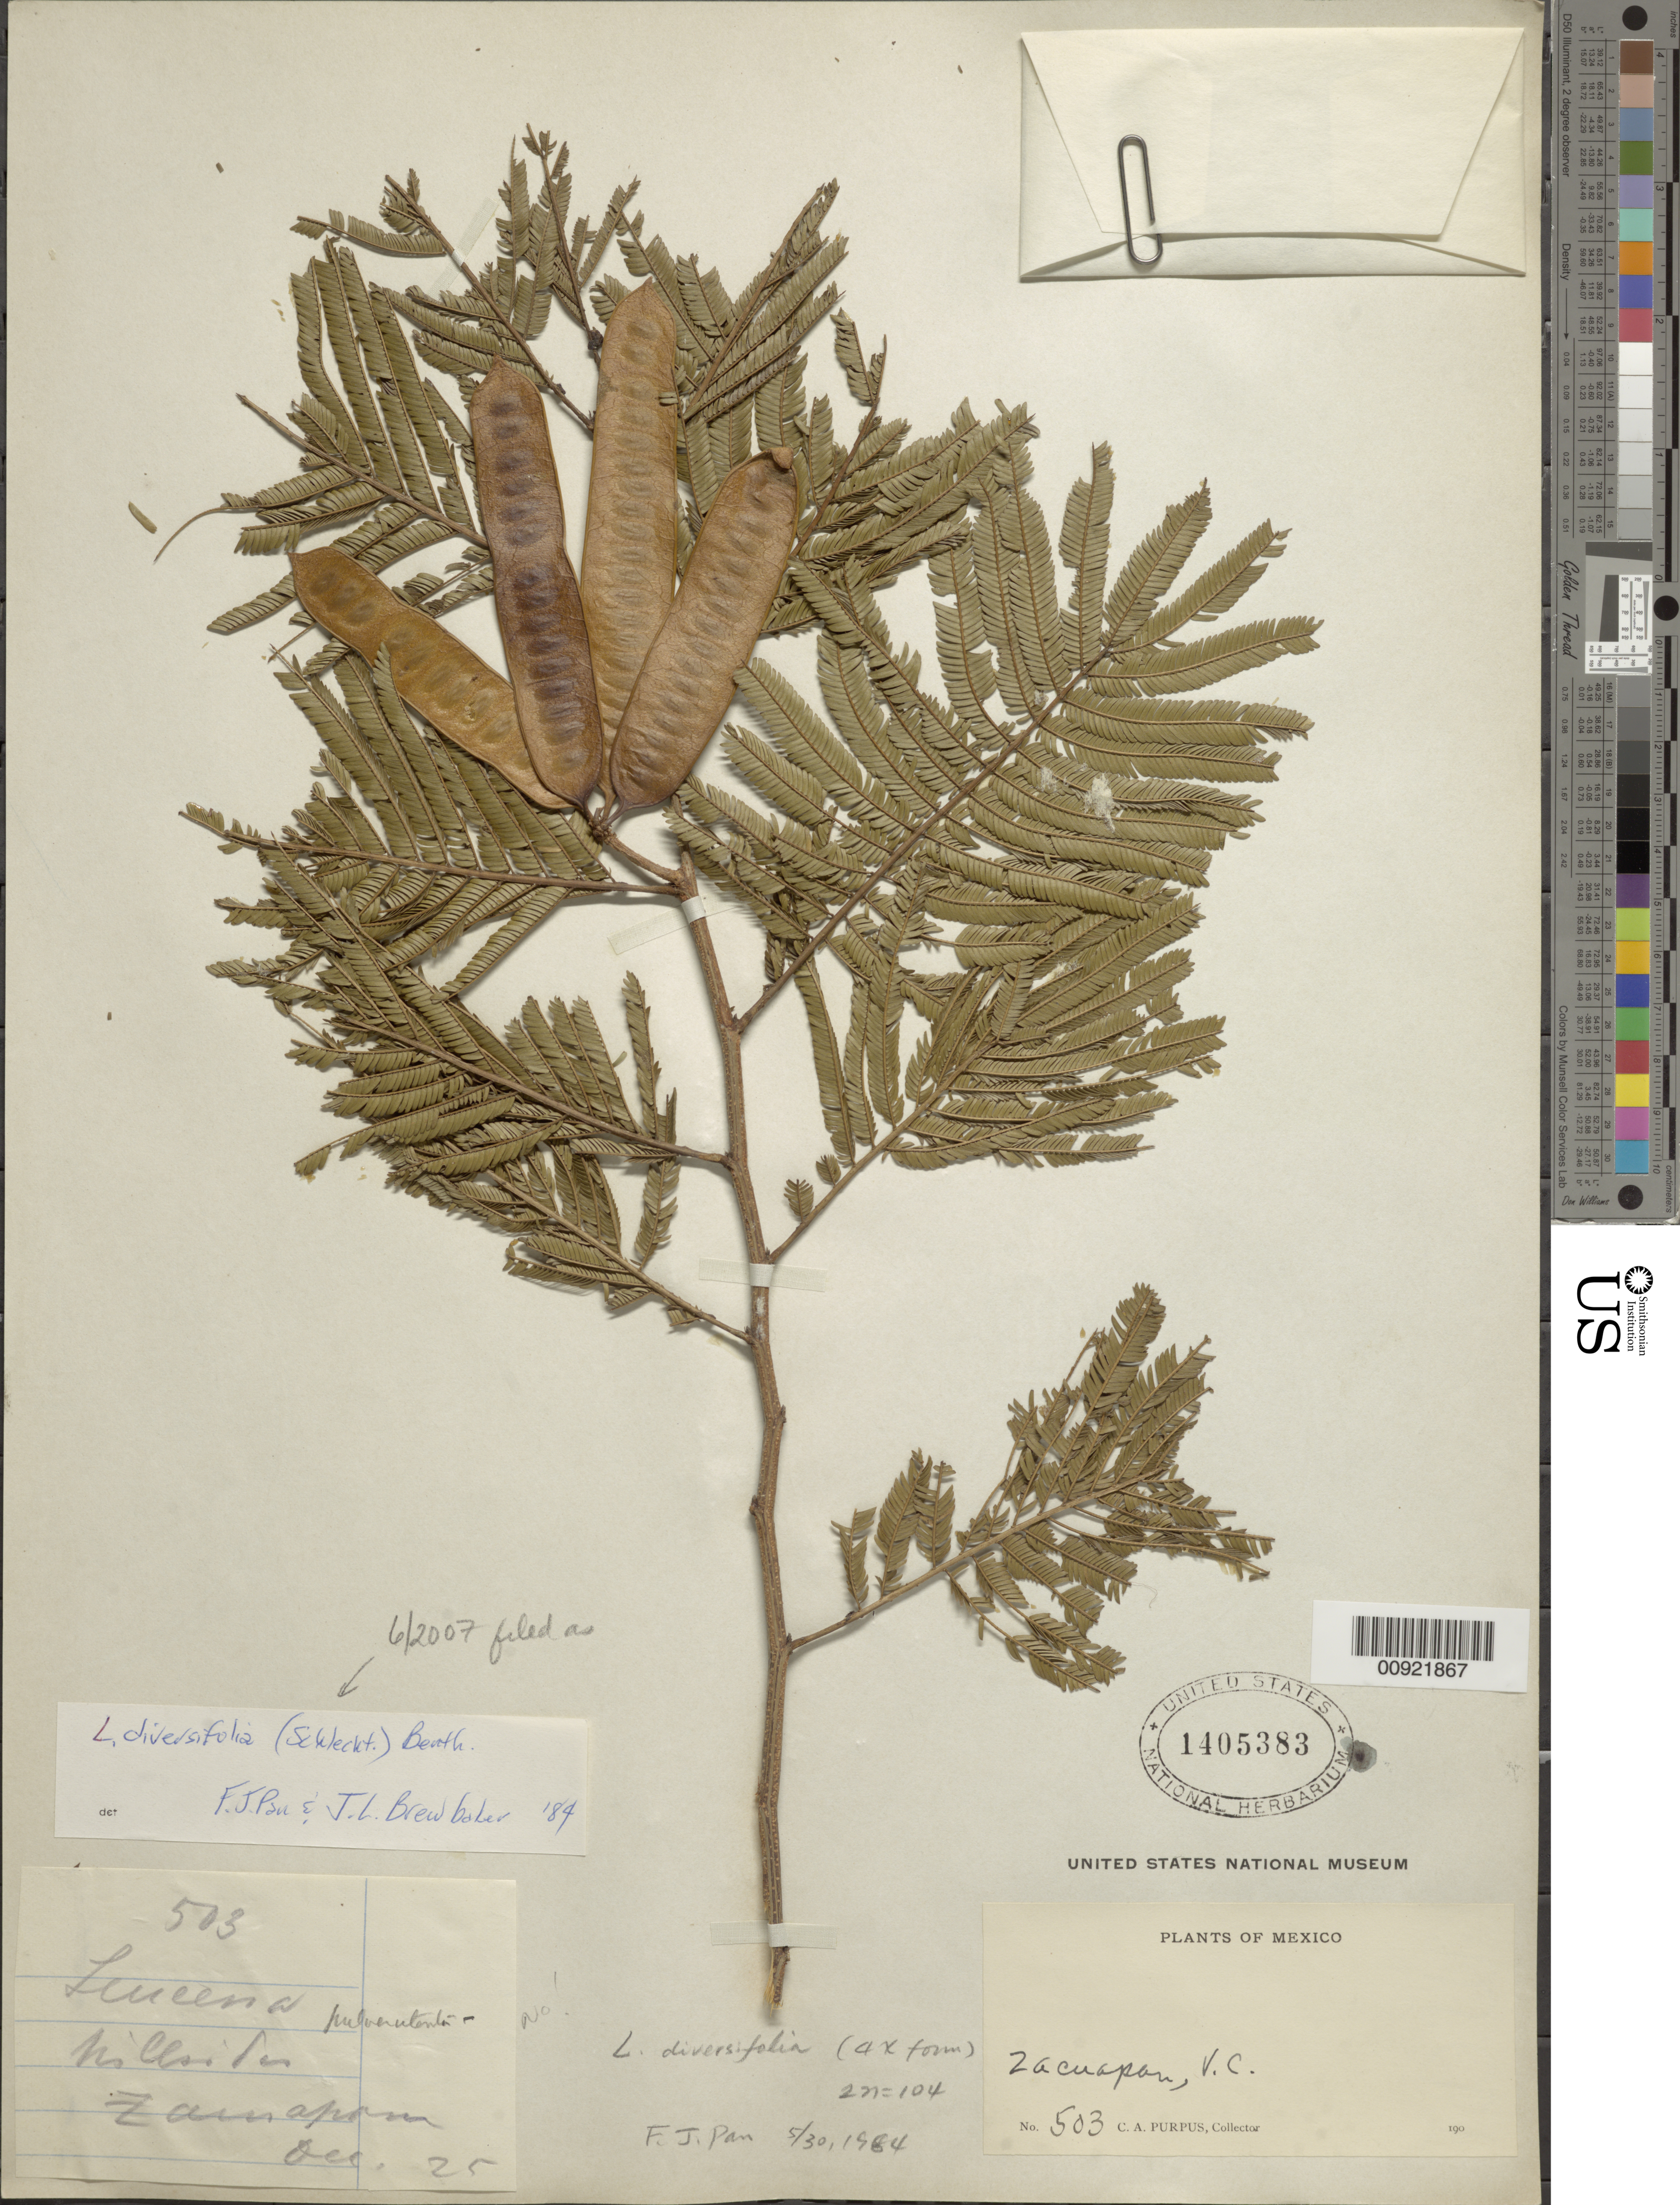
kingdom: Plantae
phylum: Tracheophyta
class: Magnoliopsida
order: Fabales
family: Fabaceae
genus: Leucaena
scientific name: Leucaena diversifolia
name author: (Schltdl.) Benth.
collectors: C. A. Purpus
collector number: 503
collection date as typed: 25 Oct 190- or 25 Dec 190-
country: Mexico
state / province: Veracruz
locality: Zacuapan, Veracruz.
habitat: Hillsides.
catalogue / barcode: US 1405383